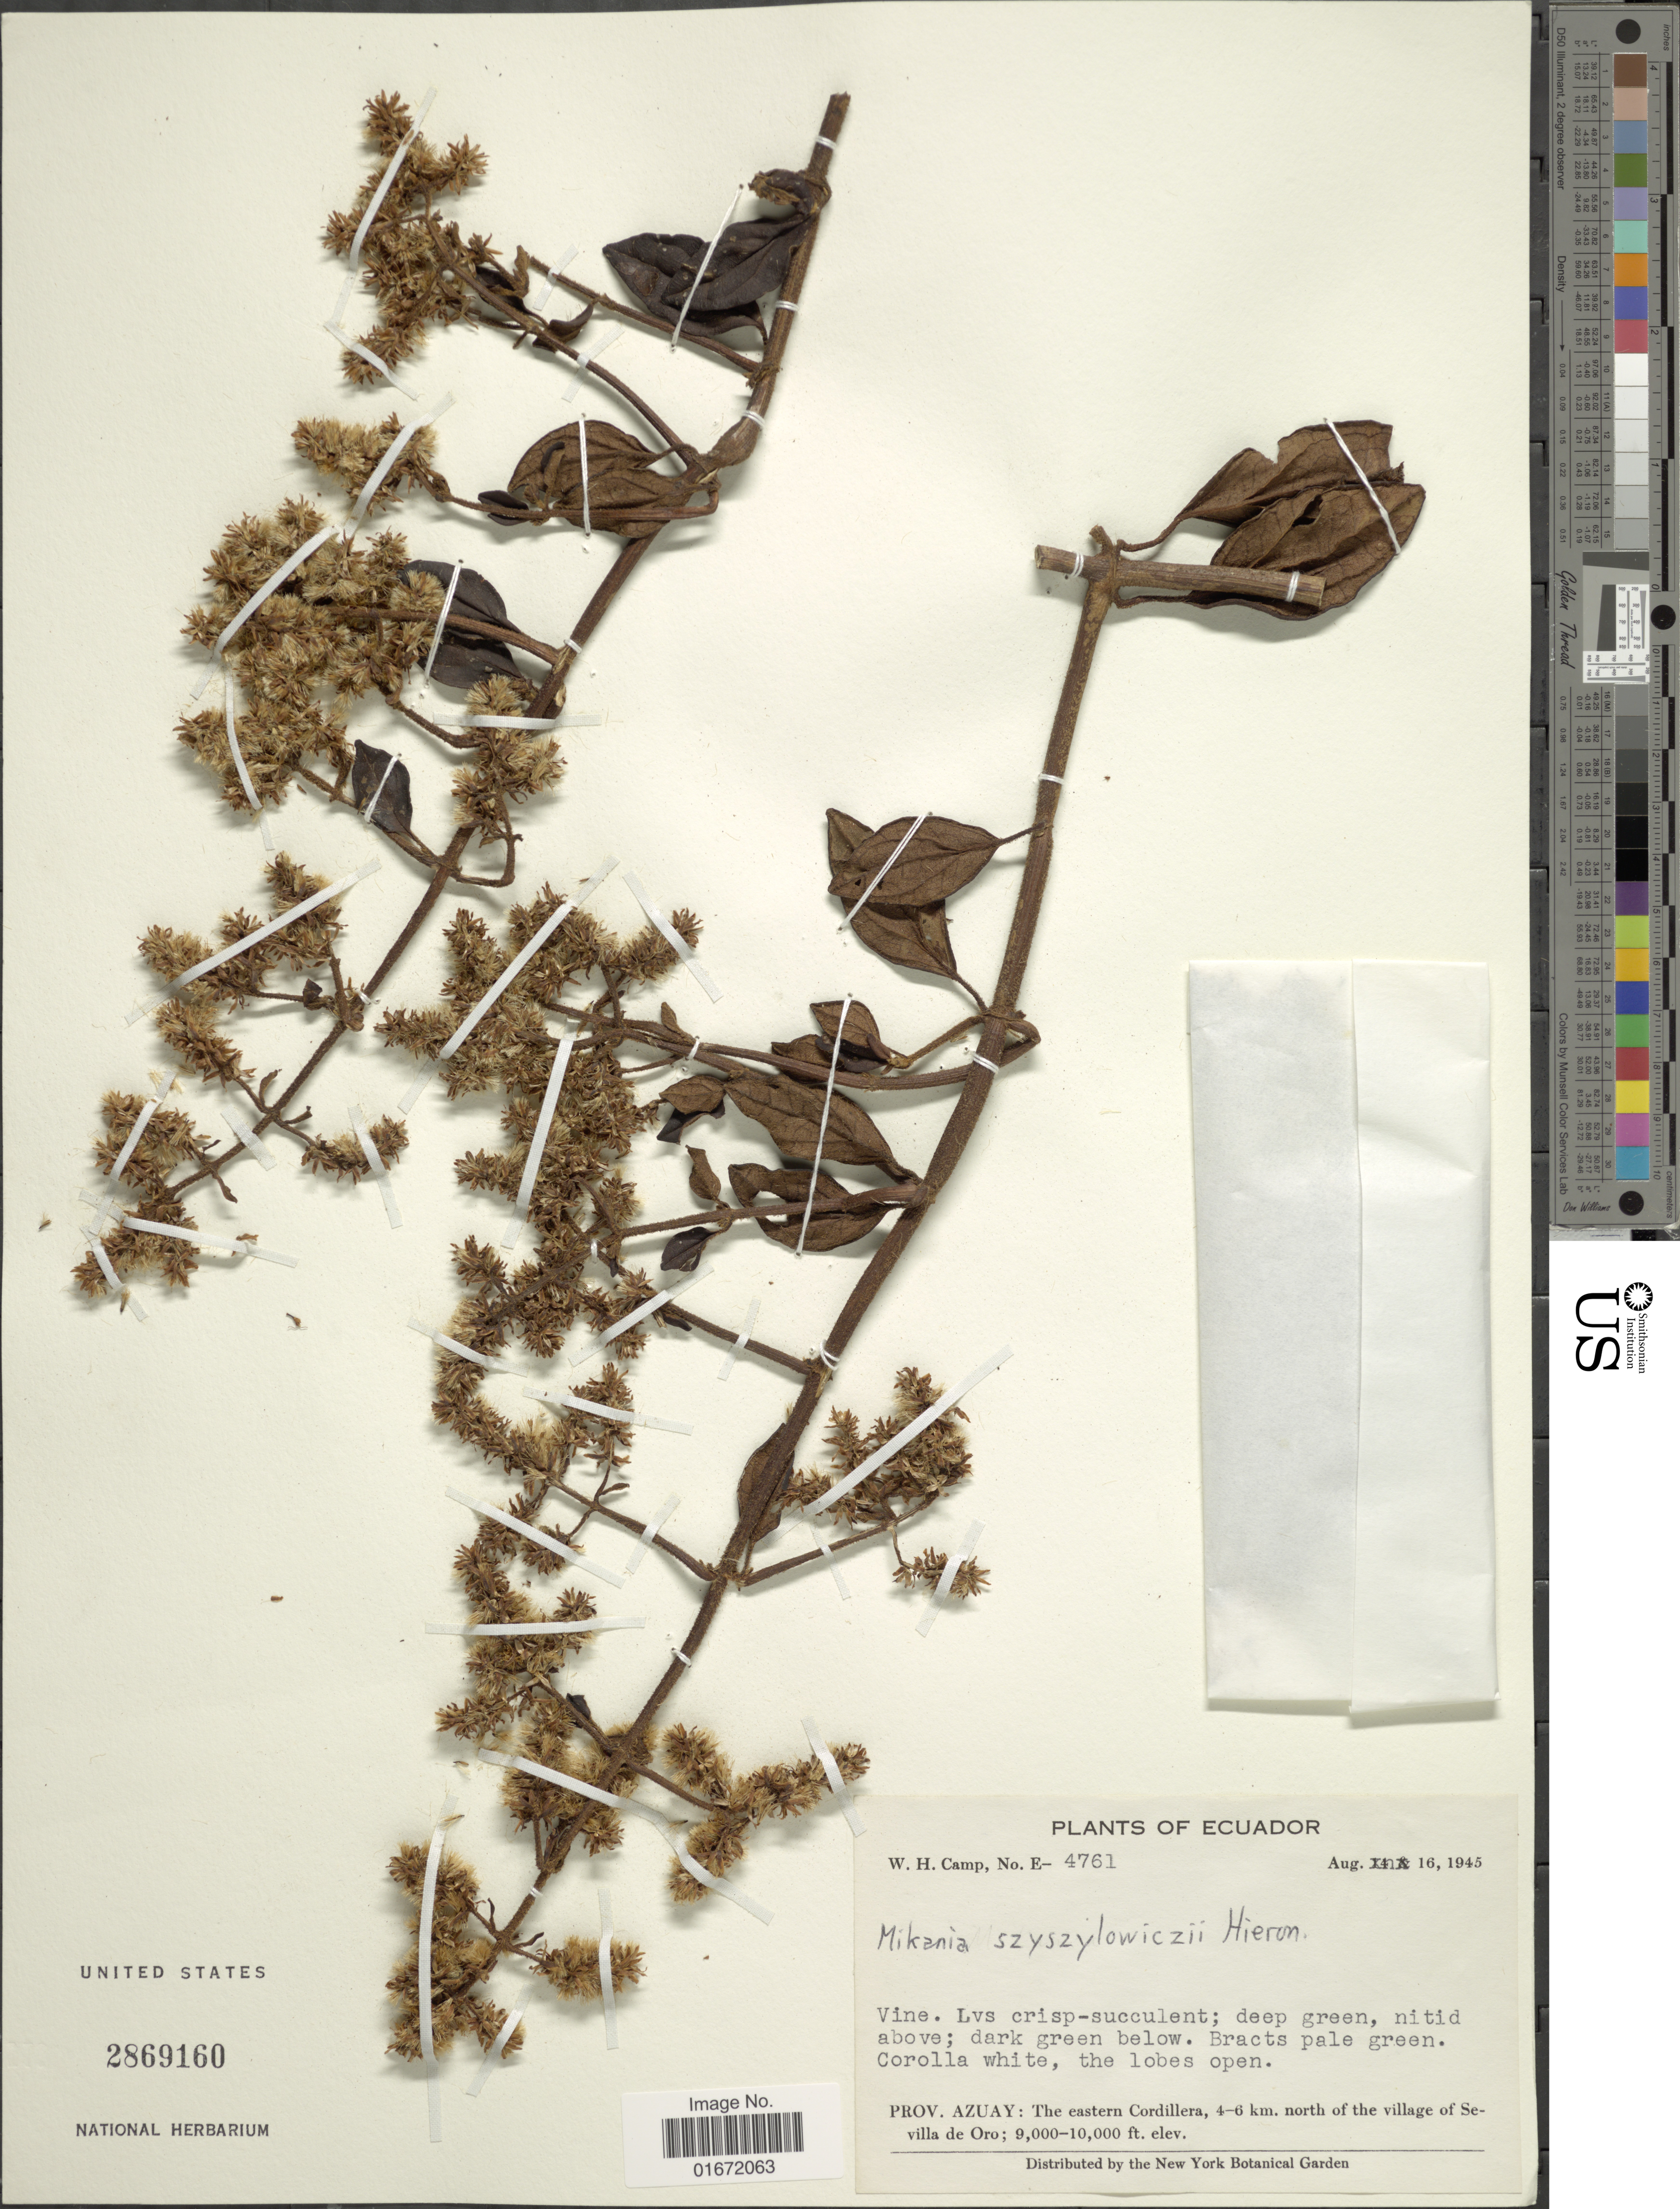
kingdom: Plantae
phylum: Tracheophyta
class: Magnoliopsida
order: Asterales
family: Asteraceae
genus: Mikania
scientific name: Mikania szyszylowiczii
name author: Hieron.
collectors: W. H. Camp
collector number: E-4761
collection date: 1945-08-16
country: Ecuador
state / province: Azuay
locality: Prov. Azuay: The eastern Cordillera, 4-6 km. north of the village of Sevilla de Oro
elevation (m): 2743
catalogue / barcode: US 2869160